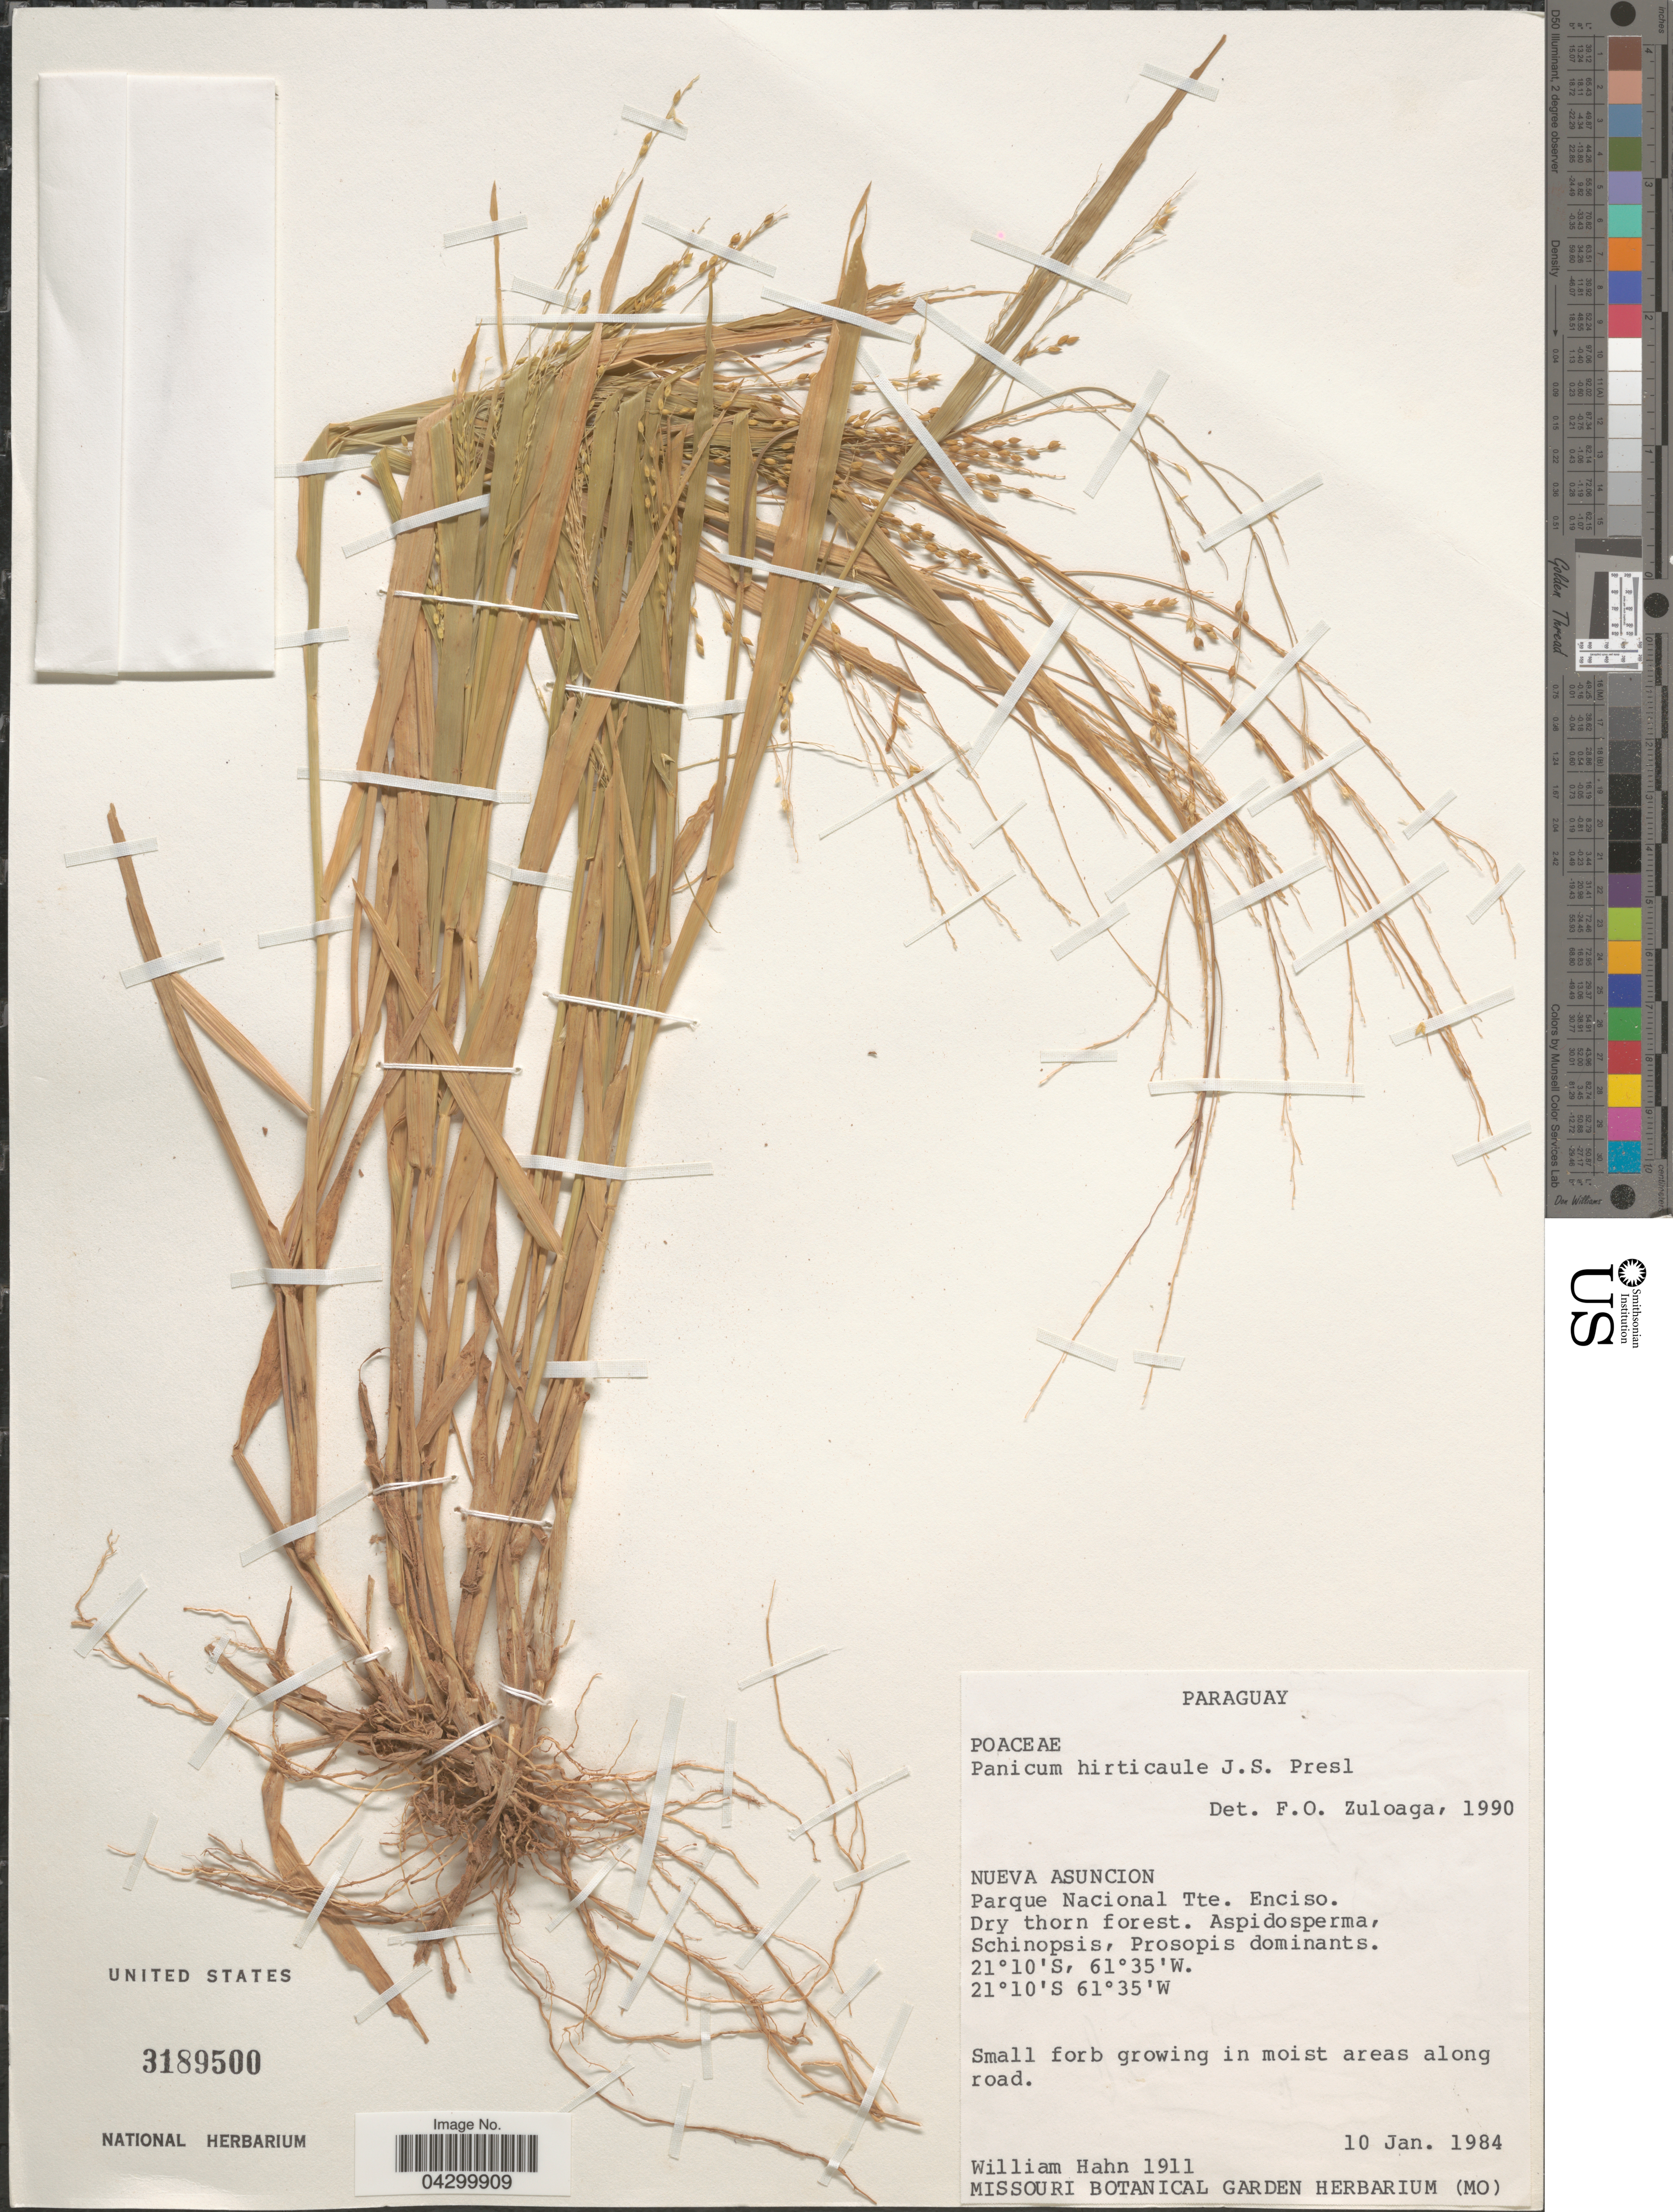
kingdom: Plantae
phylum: Tracheophyta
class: Liliopsida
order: Poales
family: Poaceae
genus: Panicum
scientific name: Panicum hirticaule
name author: J. Presl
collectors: W. J. Hahn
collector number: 1911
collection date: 1984-01-10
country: Paraguay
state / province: Asuncion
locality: Nueva Asuncion. Parque Nacional Tte. Enciso.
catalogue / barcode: US 3189500